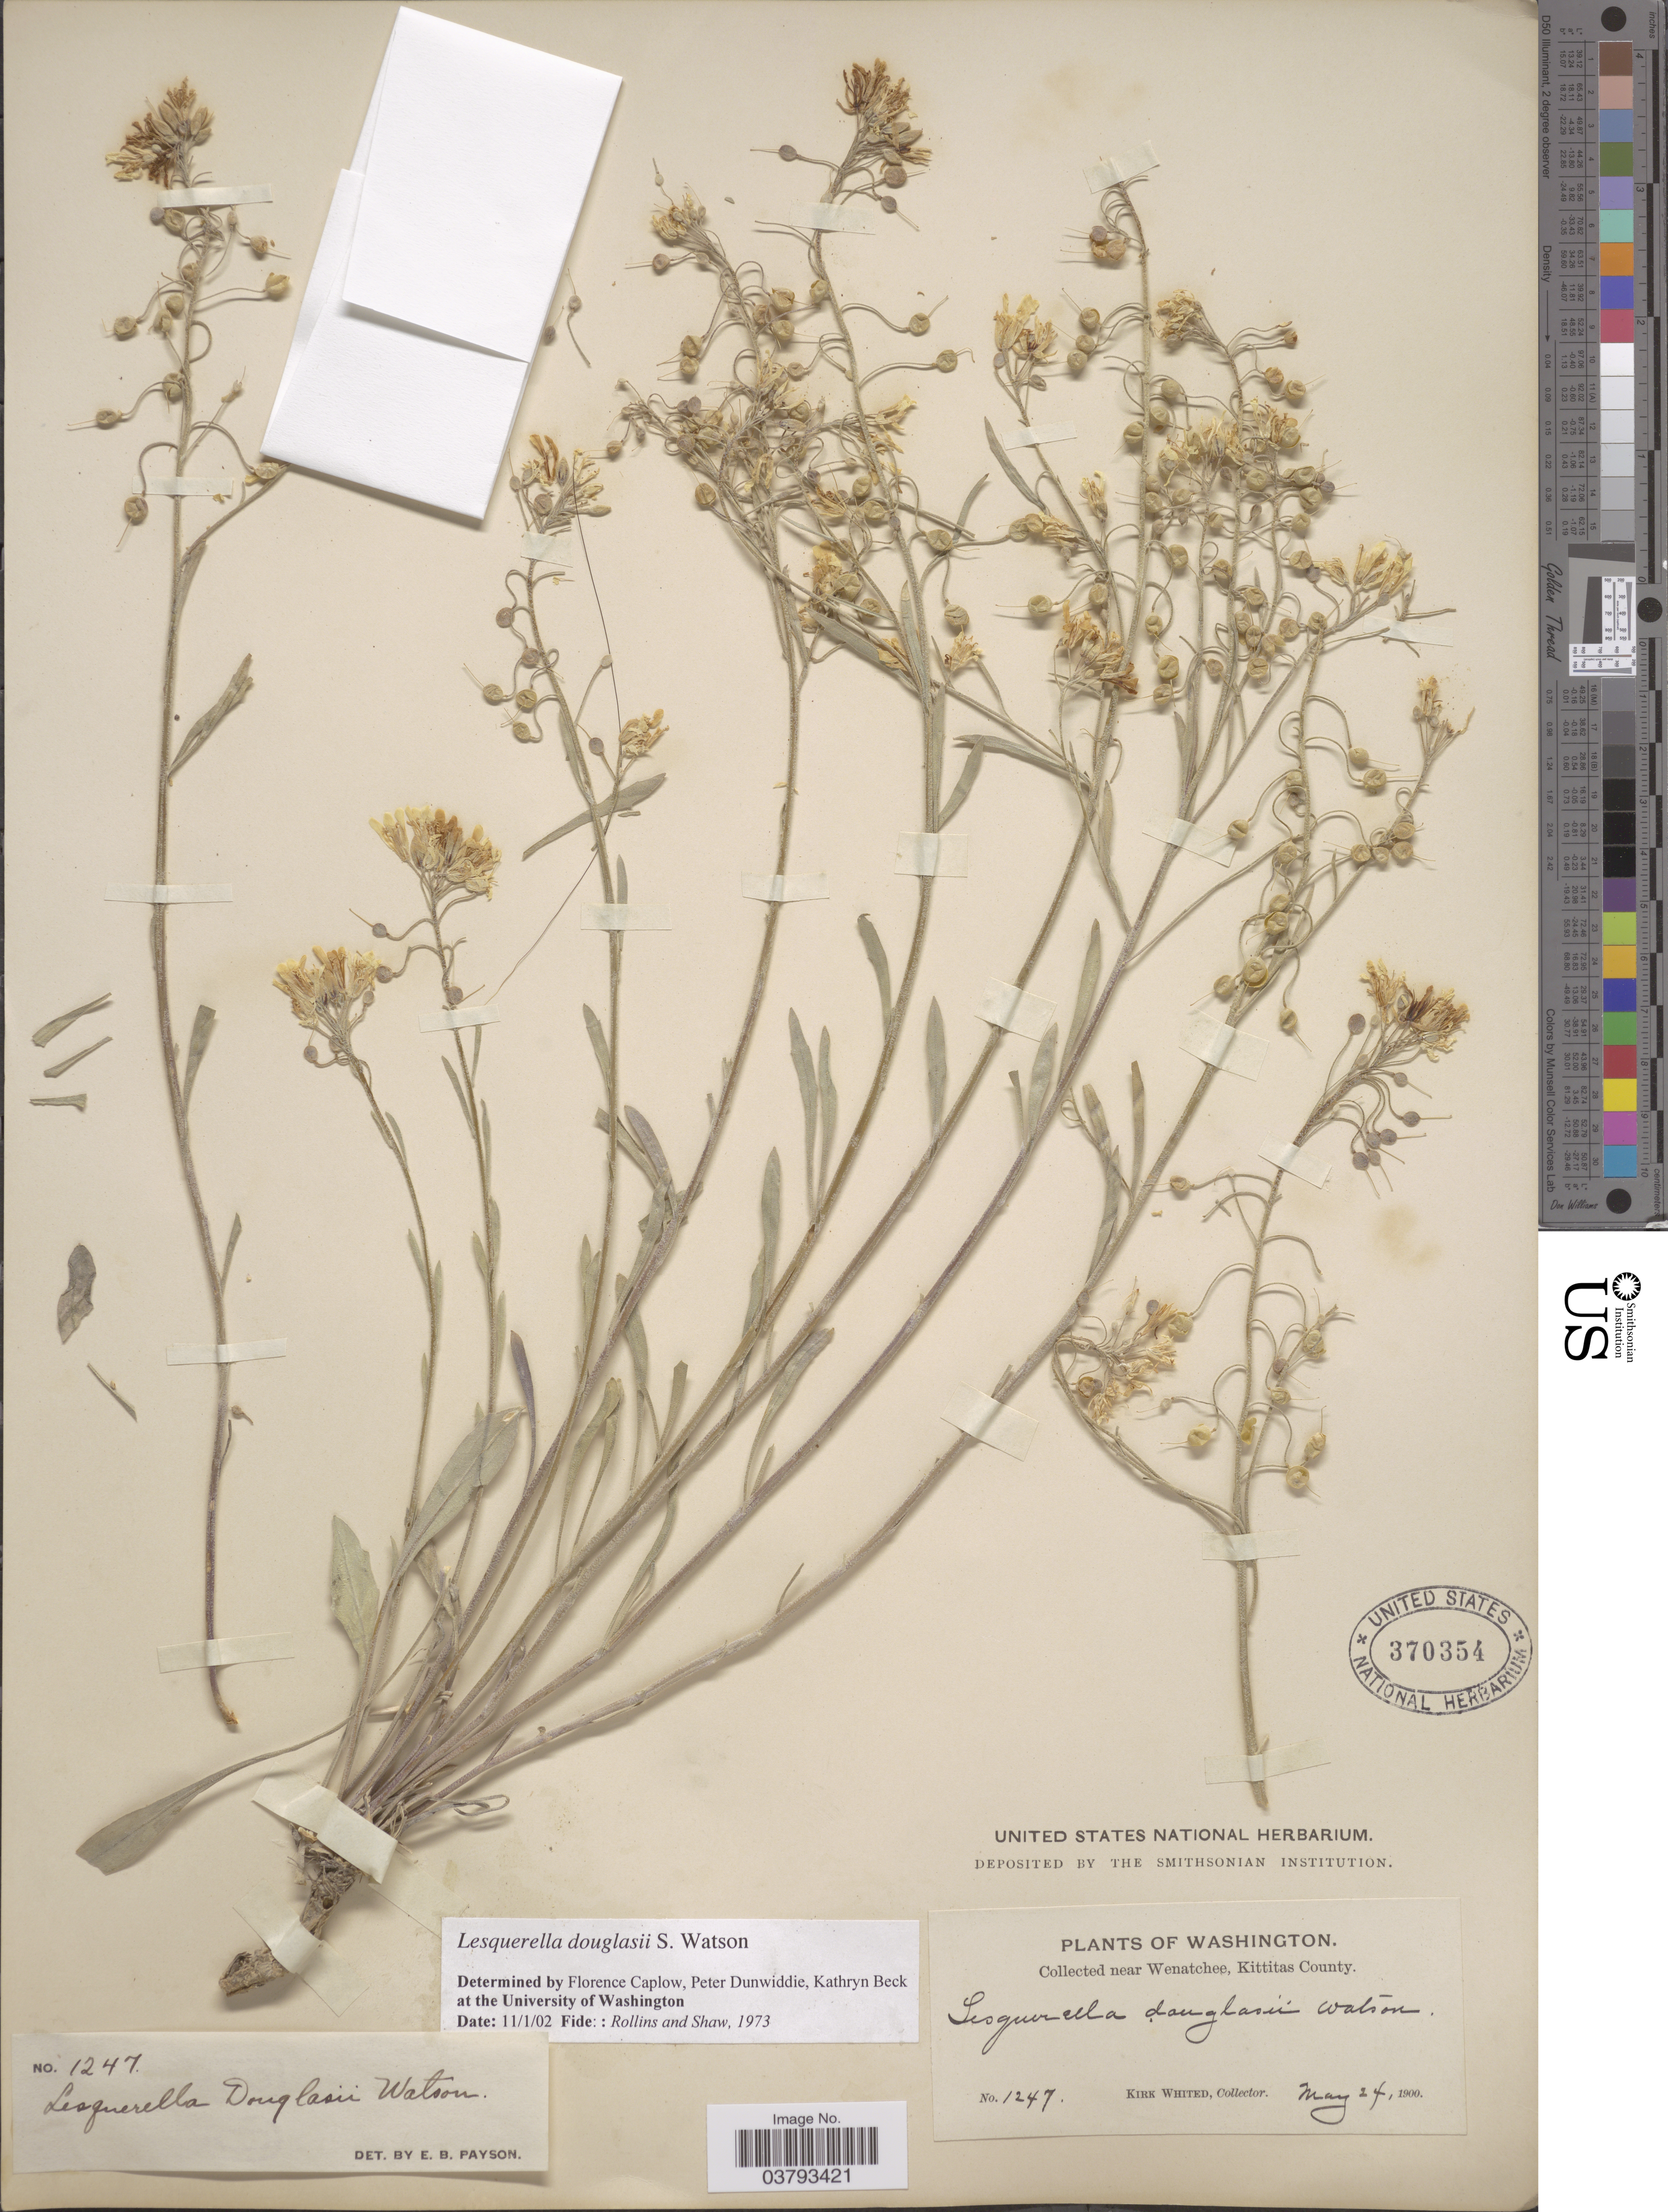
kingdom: Plantae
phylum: Tracheophyta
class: Magnoliopsida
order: Brassicales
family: Brassicaceae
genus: Lesquerella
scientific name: Lesquerella douglasii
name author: S. Watson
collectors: K. Whited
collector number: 1247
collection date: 1900-05-24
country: United States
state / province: Washington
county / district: Kittitas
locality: Near Wenatchee, Kittitas County.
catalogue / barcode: US 370354